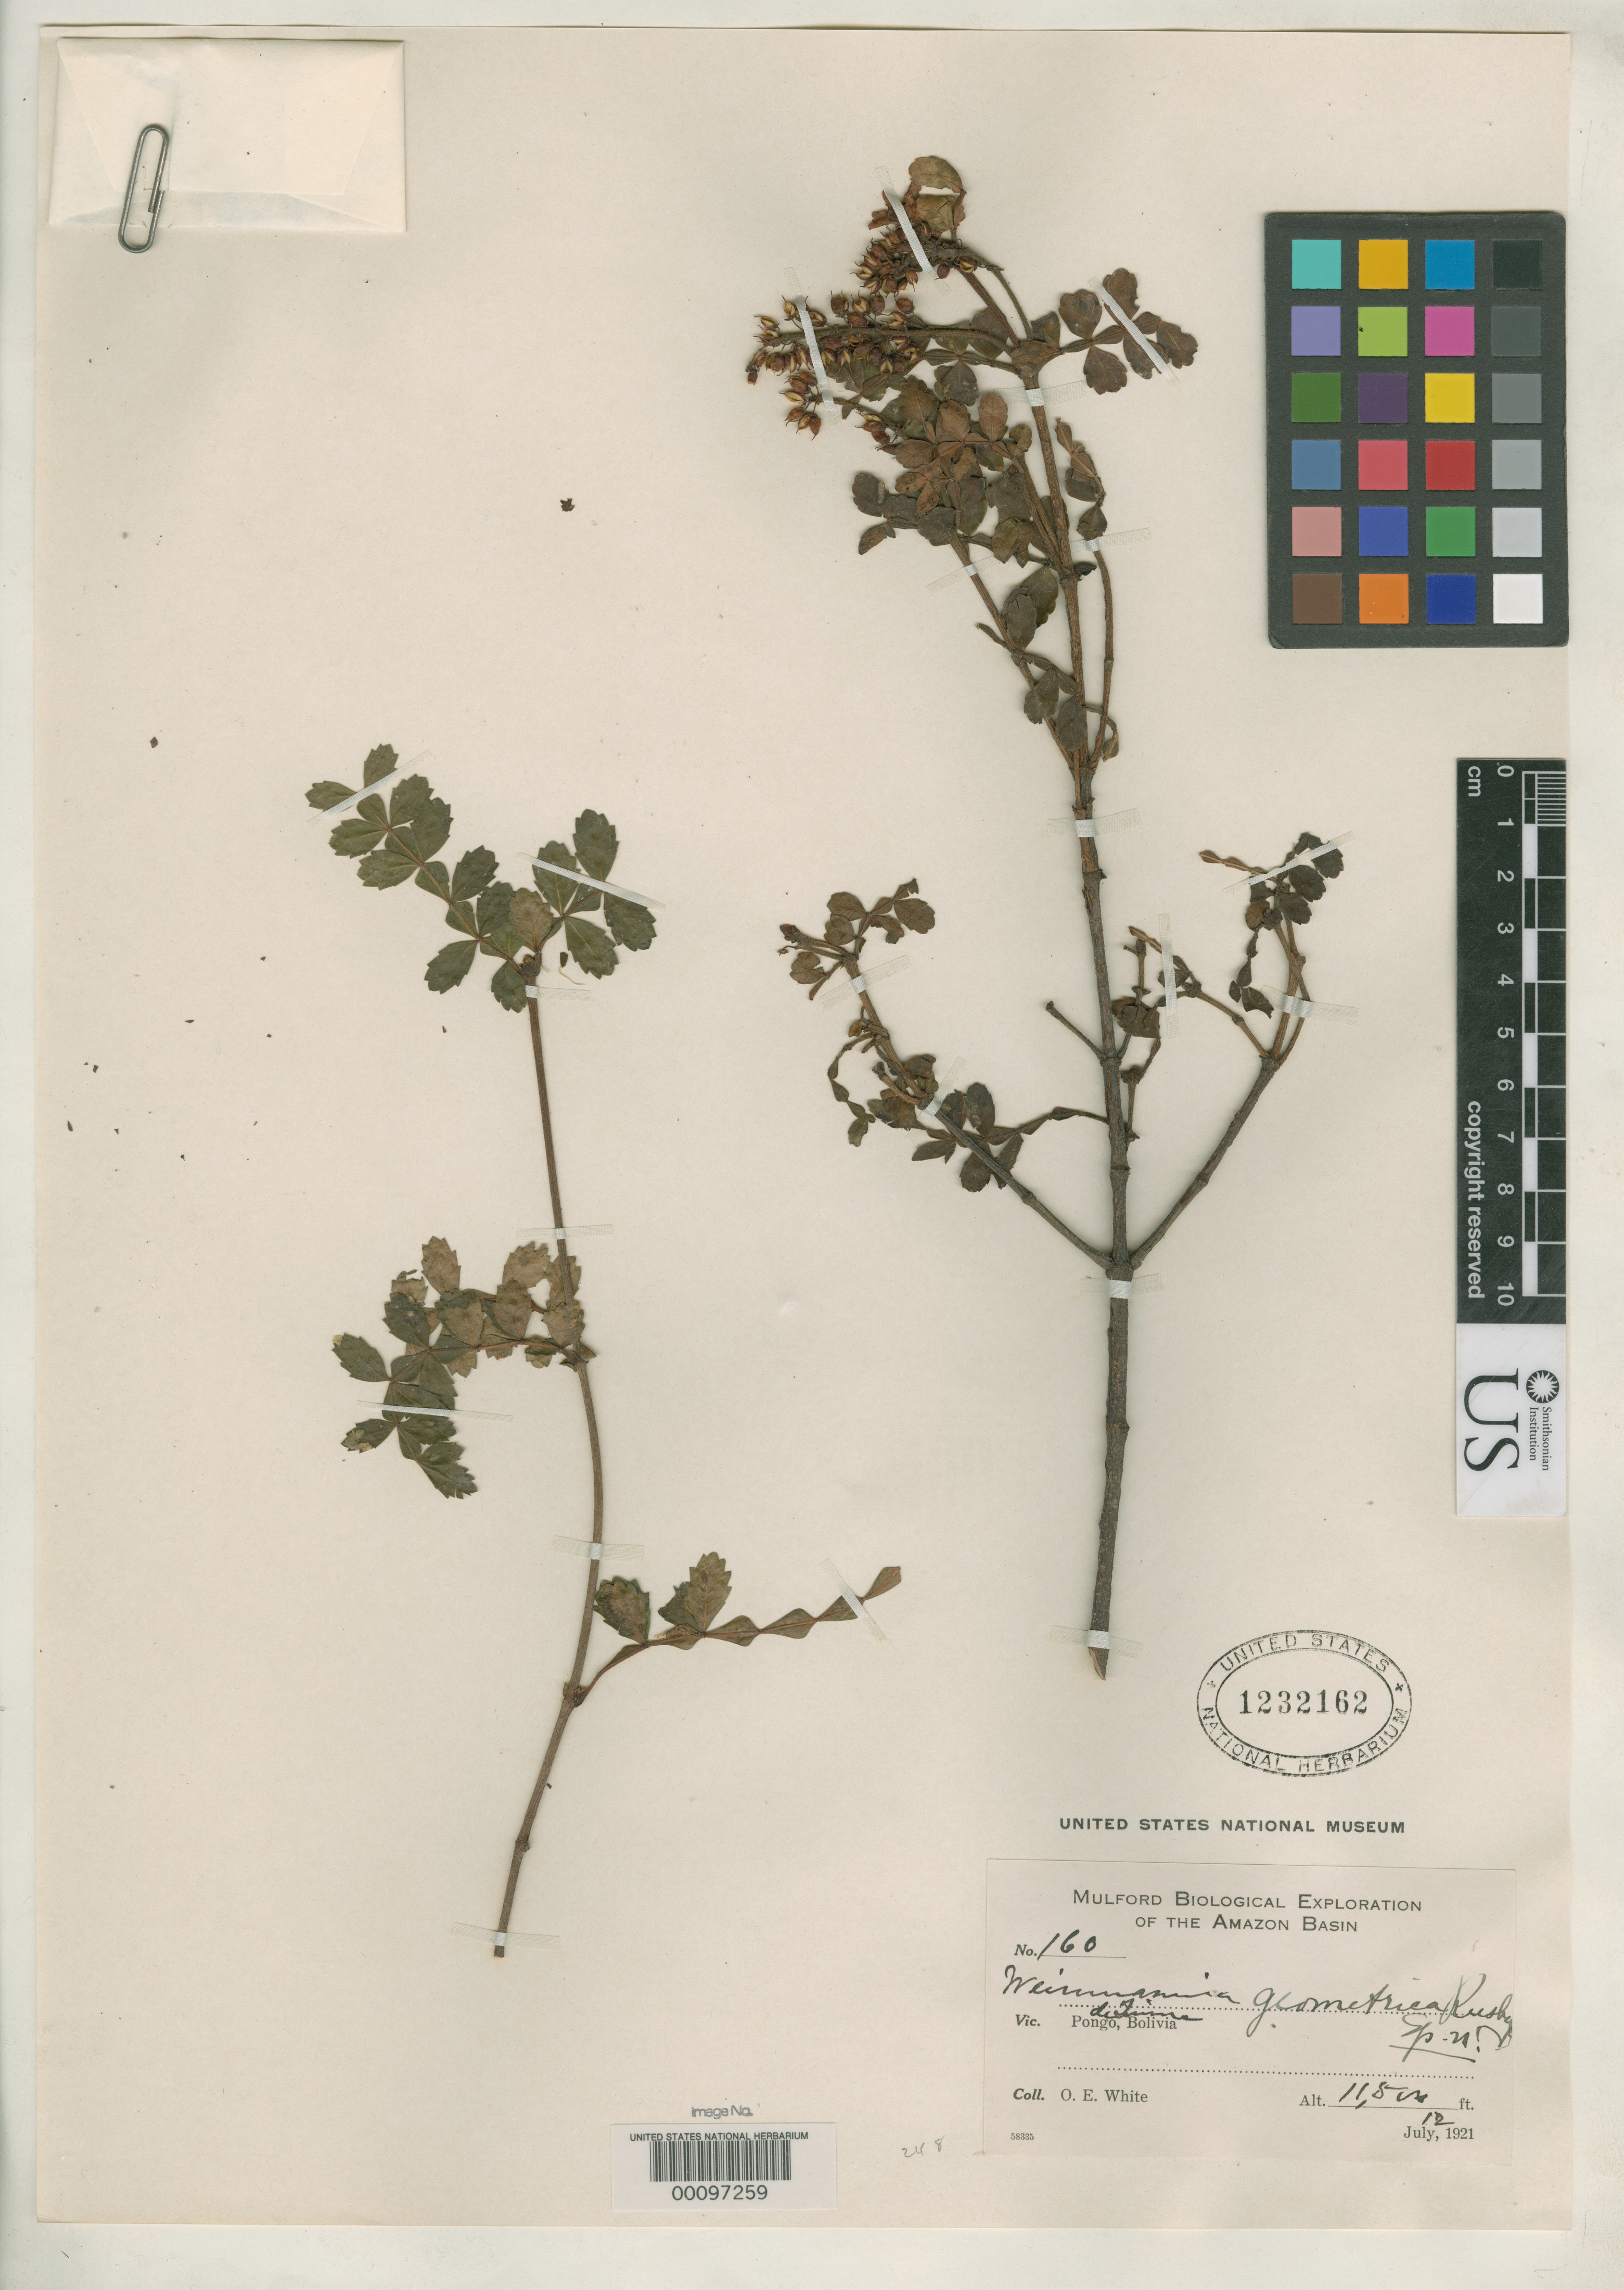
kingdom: Plantae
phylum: Tracheophyta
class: Magnoliopsida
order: Oxalidales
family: Cunoniaceae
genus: Weinmannia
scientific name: Weinmannia geometrica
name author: Rusby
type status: Isotype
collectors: O. E. White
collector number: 160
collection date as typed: July 12, 1921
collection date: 1921-07-12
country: Bolivia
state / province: La Paz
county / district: Inquisivi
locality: Pongo de Quime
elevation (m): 3505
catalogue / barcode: US 1232162